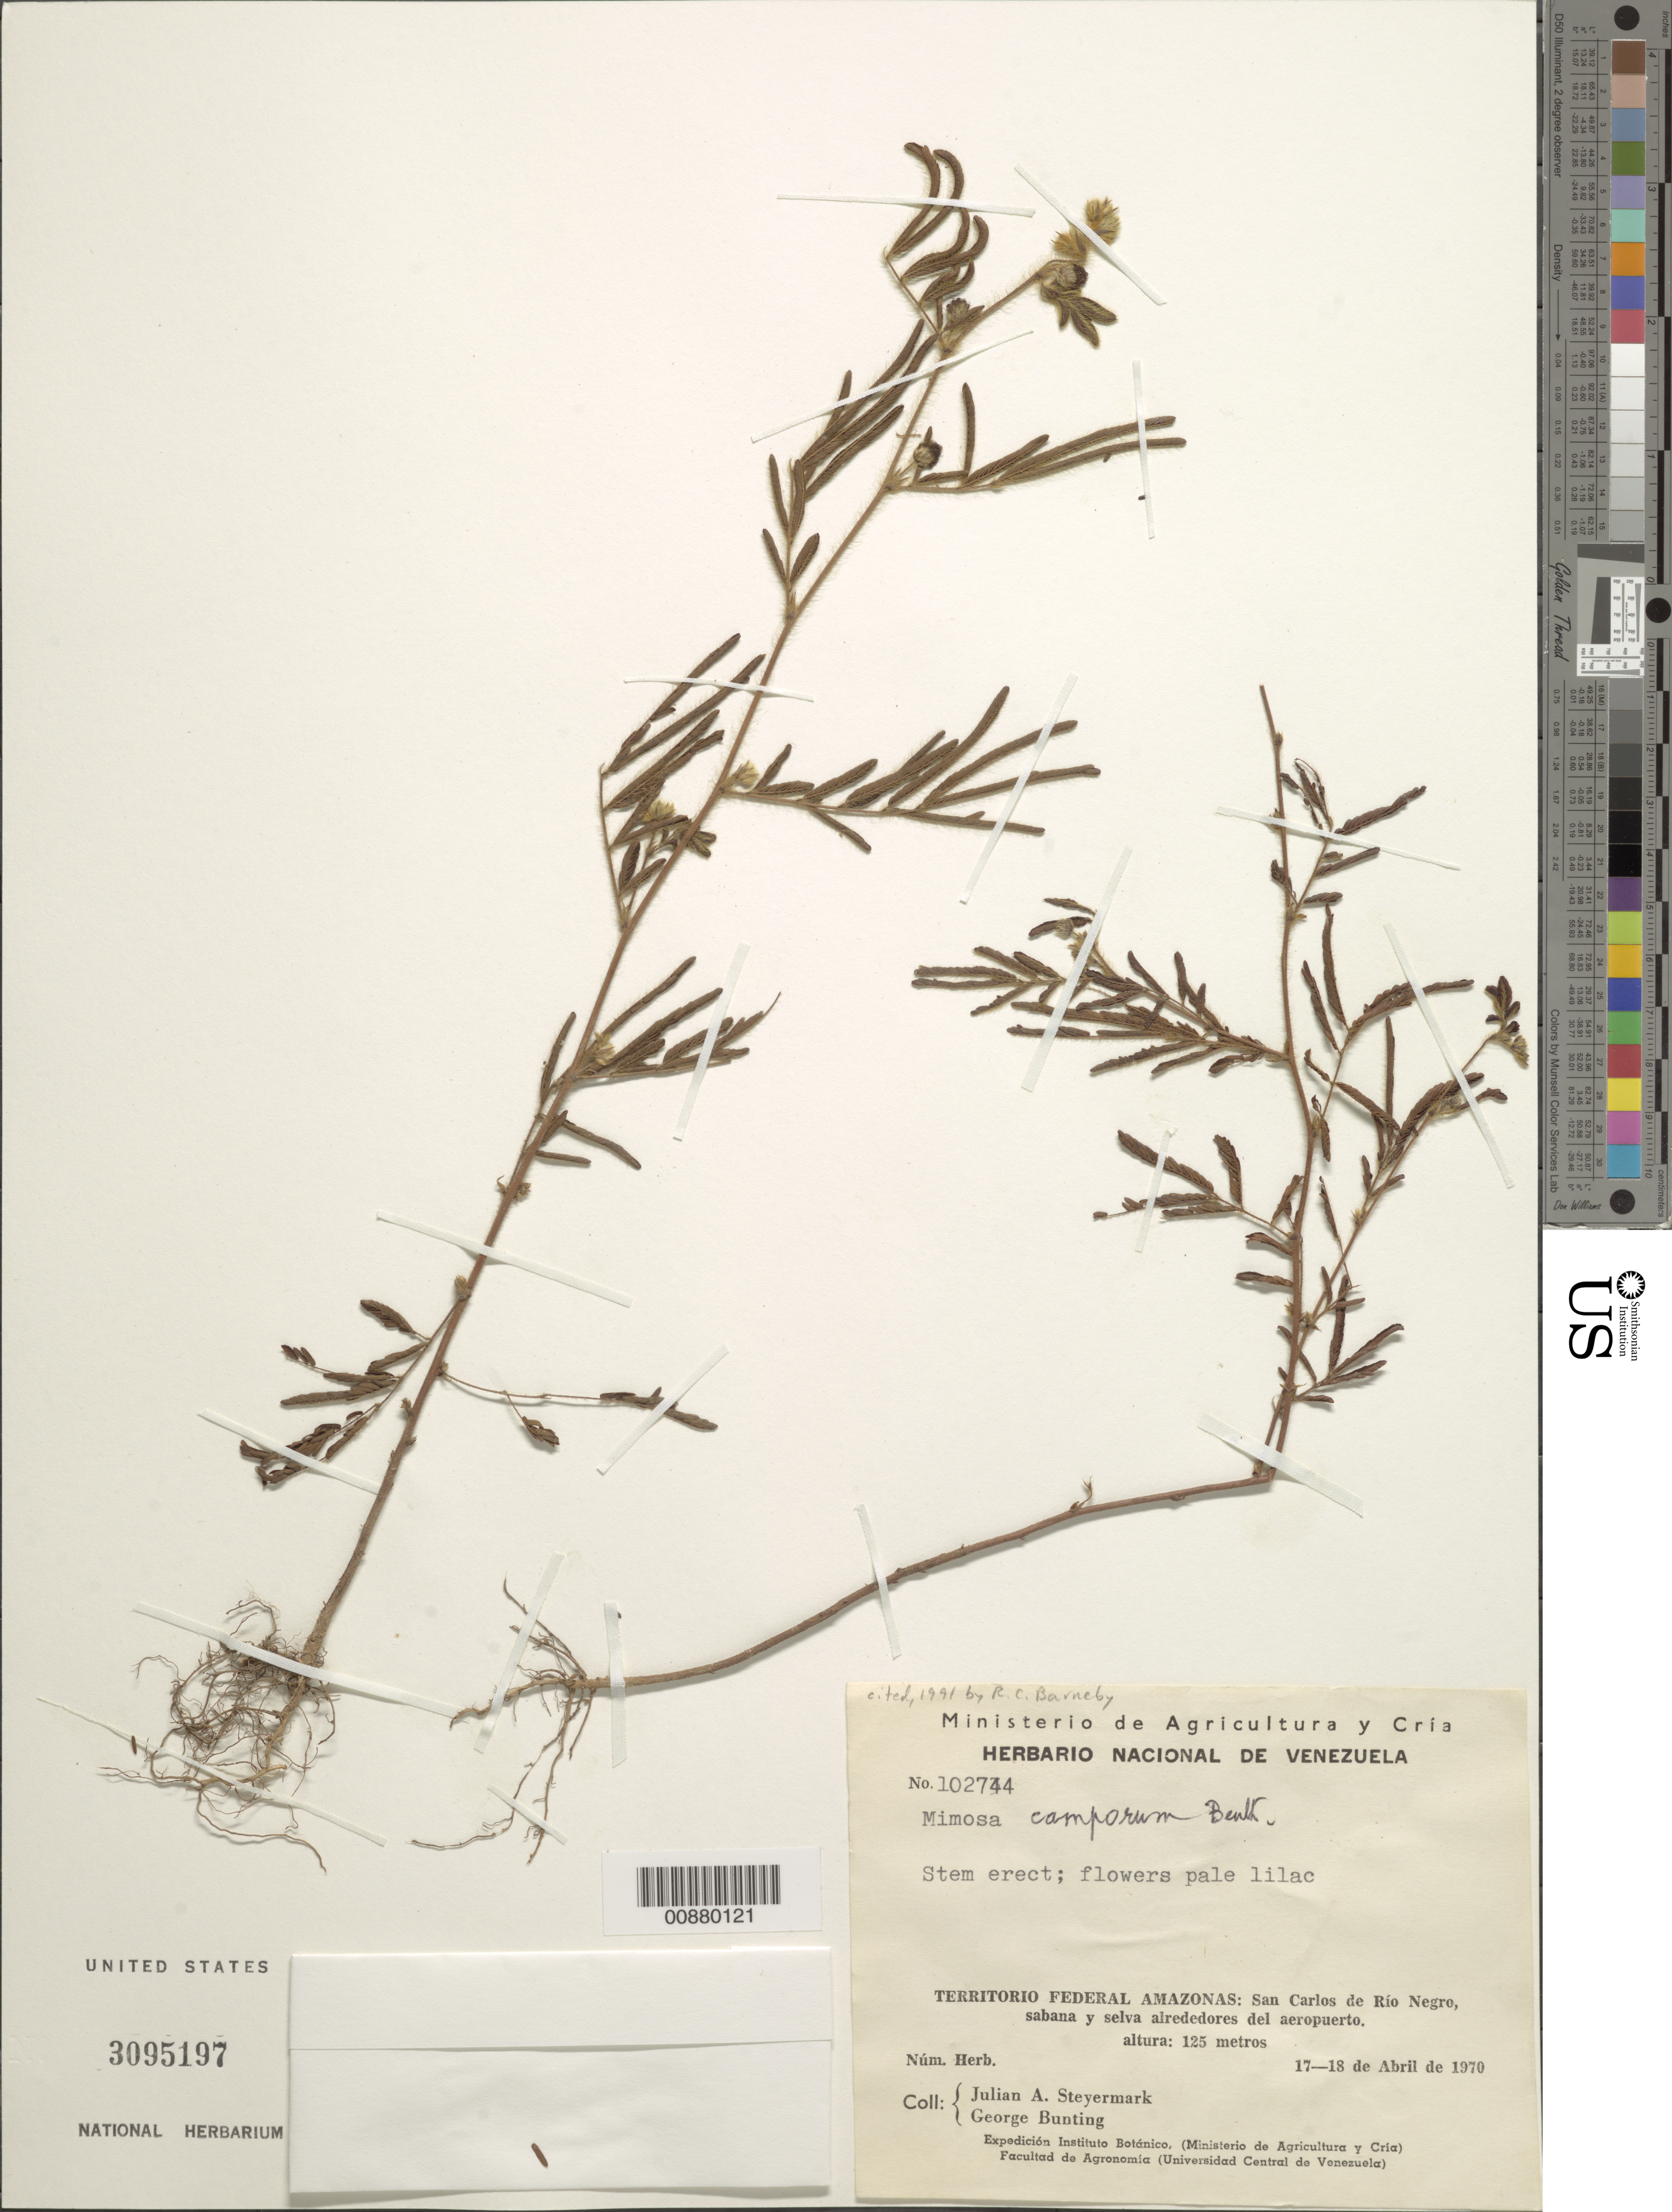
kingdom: Plantae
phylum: Tracheophyta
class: Magnoliopsida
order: Fabales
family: Fabaceae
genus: Mimosa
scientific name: Mimosa camporum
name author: Benth.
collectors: J. Steyermark & G. S. Bunting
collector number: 102744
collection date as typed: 17-Apr-70 to 18-Apr-70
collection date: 1970-04-17/1970-04-18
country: Venezuela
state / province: Amazonas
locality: San Carlos de Río Negro, alrededores del aeropuerto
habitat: Sabana y selva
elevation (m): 125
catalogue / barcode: US 3095197